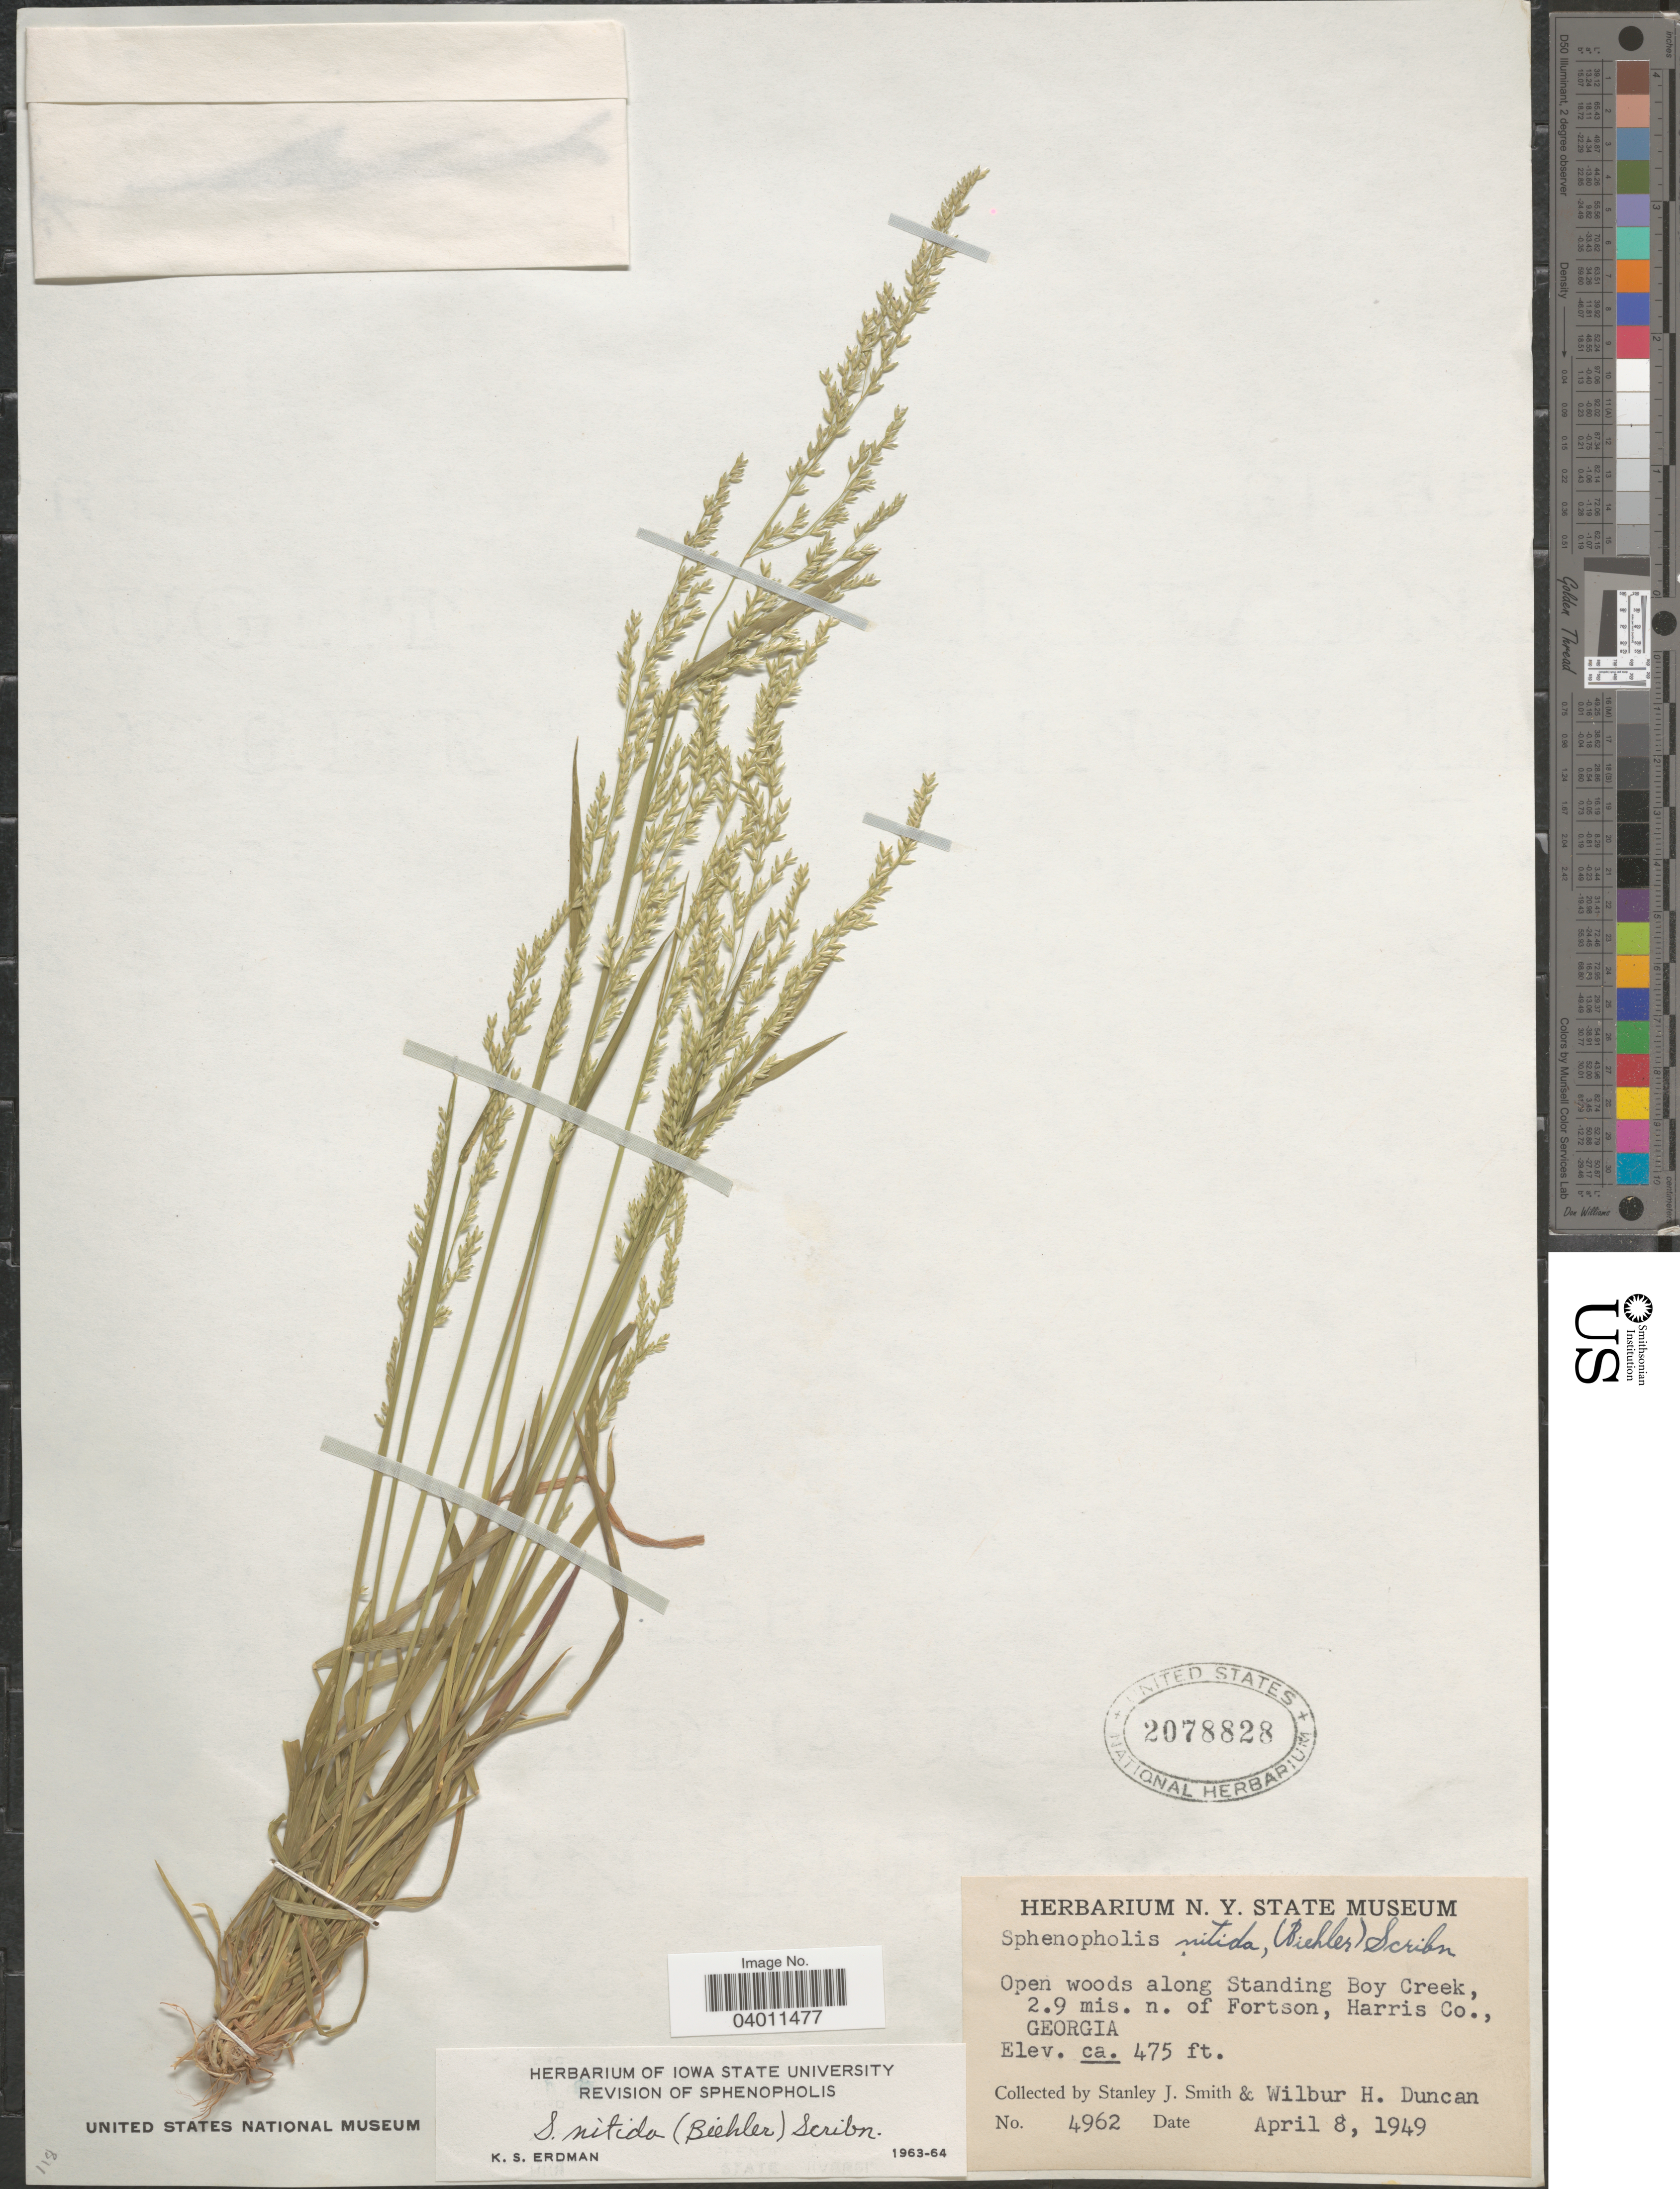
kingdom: Plantae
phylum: Tracheophyta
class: Liliopsida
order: Poales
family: Poaceae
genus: Sphenopholis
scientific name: Sphenopholis nitida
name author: (Biehler) Scribn.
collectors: S. Smith & W. H. Duncan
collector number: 4962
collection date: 1949-04-08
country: United States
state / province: Georgia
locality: Open woods along Standing Boy Creek, 2.9 mis. n. of Forston, Harris Co.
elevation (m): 145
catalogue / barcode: US 2078828